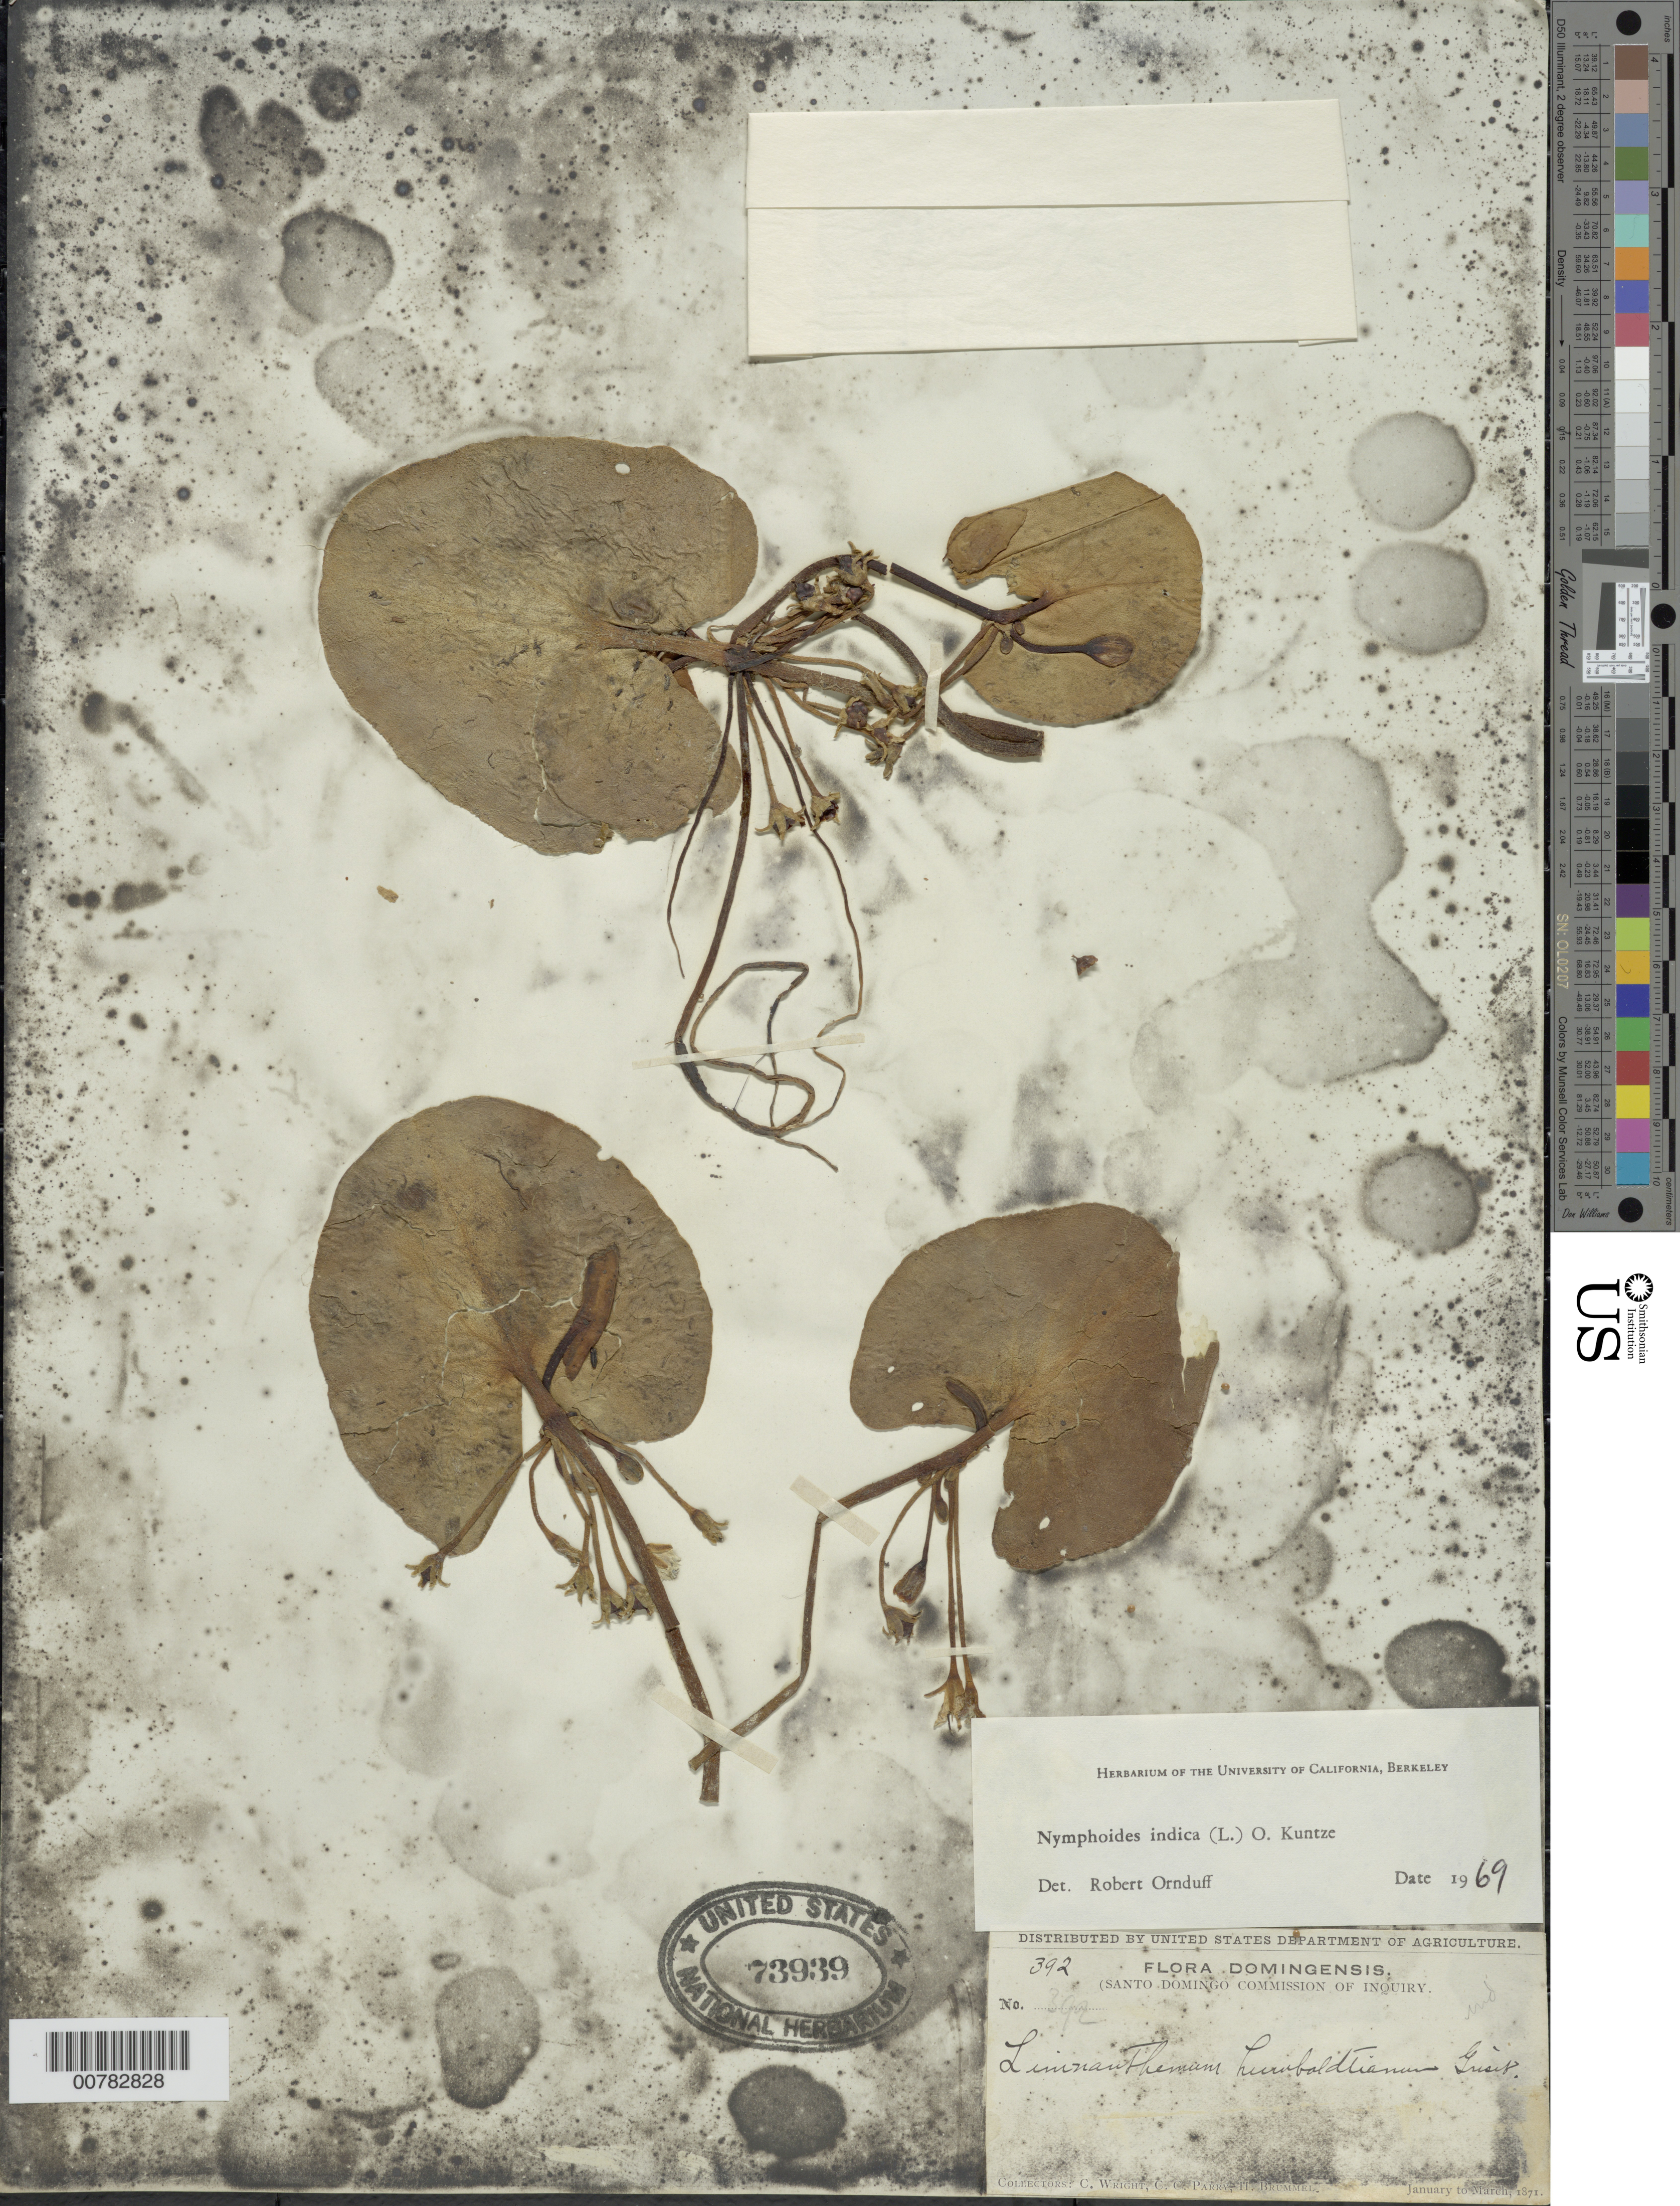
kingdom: Plantae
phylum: Tracheophyta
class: Magnoliopsida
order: Asterales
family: Menyanthaceae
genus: Nymphoides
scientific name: Nymphoides indica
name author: (L.) Kuntze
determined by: Ornduff, T.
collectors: C. Wright, C. C. Parry & H. Brummel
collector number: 392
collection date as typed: Jan 1871 to -- Mar 1871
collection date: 1871-01/1871-03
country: Dominican Republic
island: Hispaniola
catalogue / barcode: US 73939